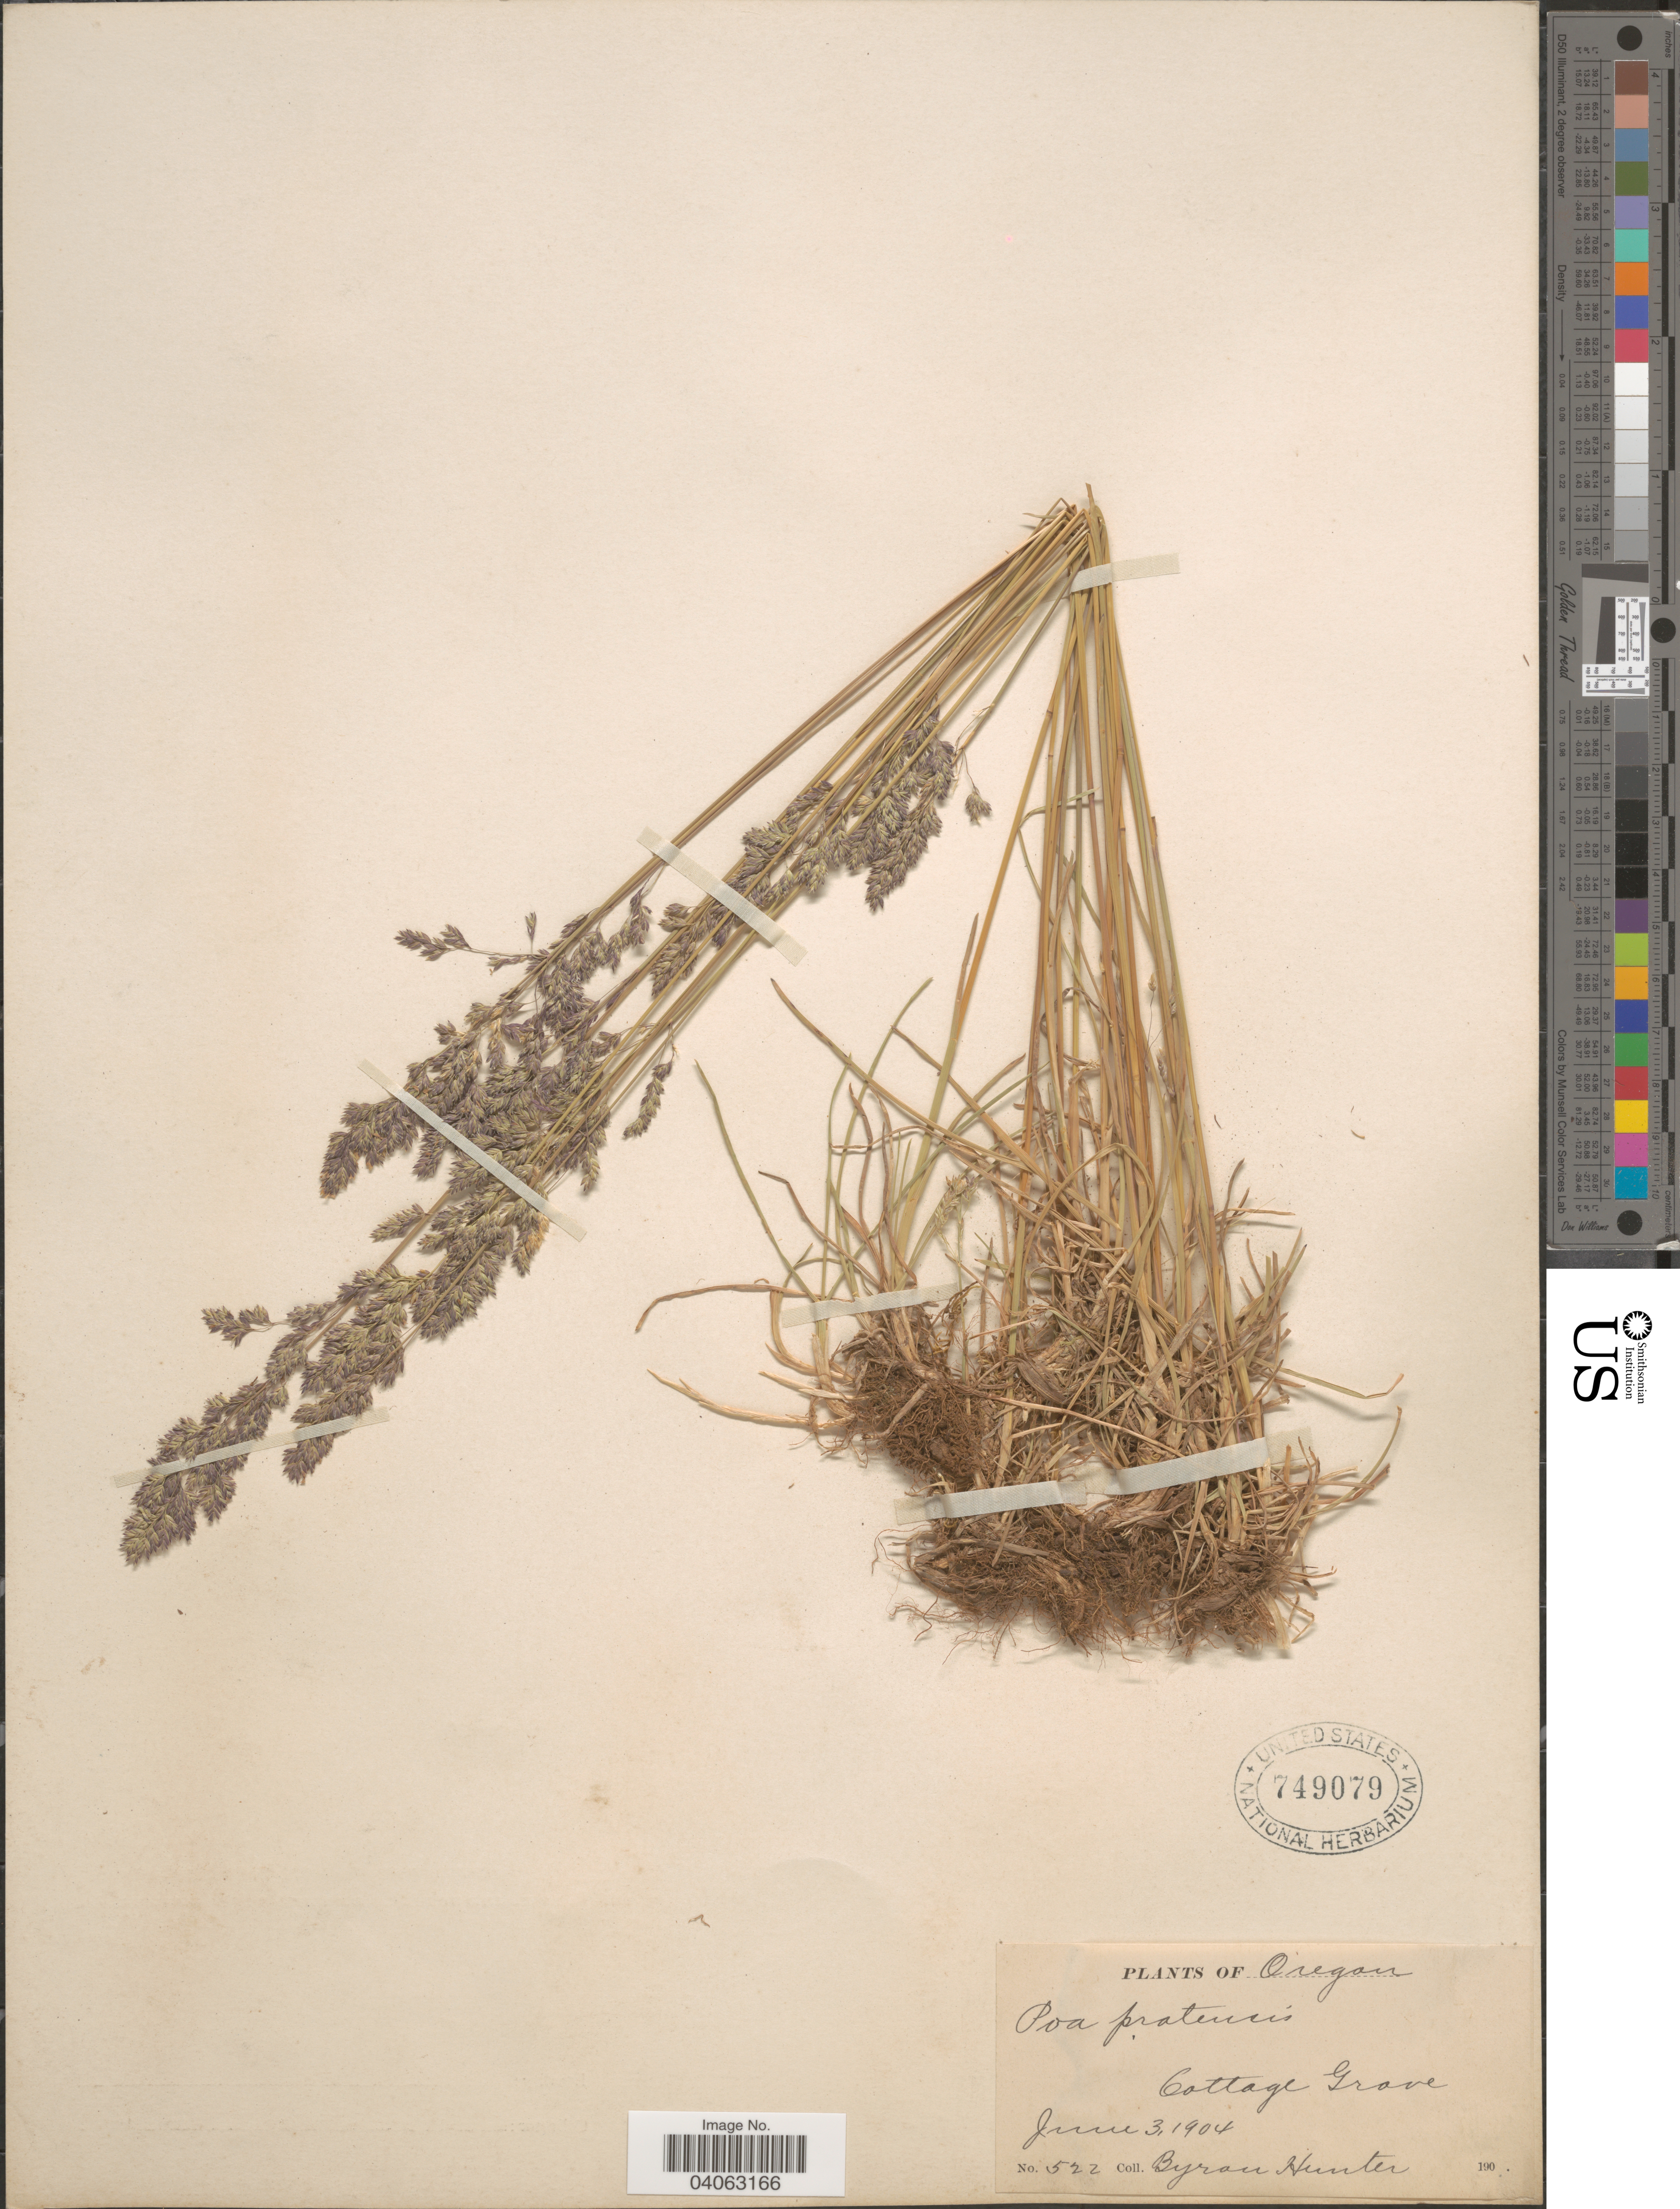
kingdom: Plantae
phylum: Tracheophyta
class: Liliopsida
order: Poales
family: Poaceae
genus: Poa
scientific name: Poa pratensis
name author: L.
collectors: B. Hunter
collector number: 522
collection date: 1904-06-03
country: United States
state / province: Oregon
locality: Cottage Grove.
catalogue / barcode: US 749079